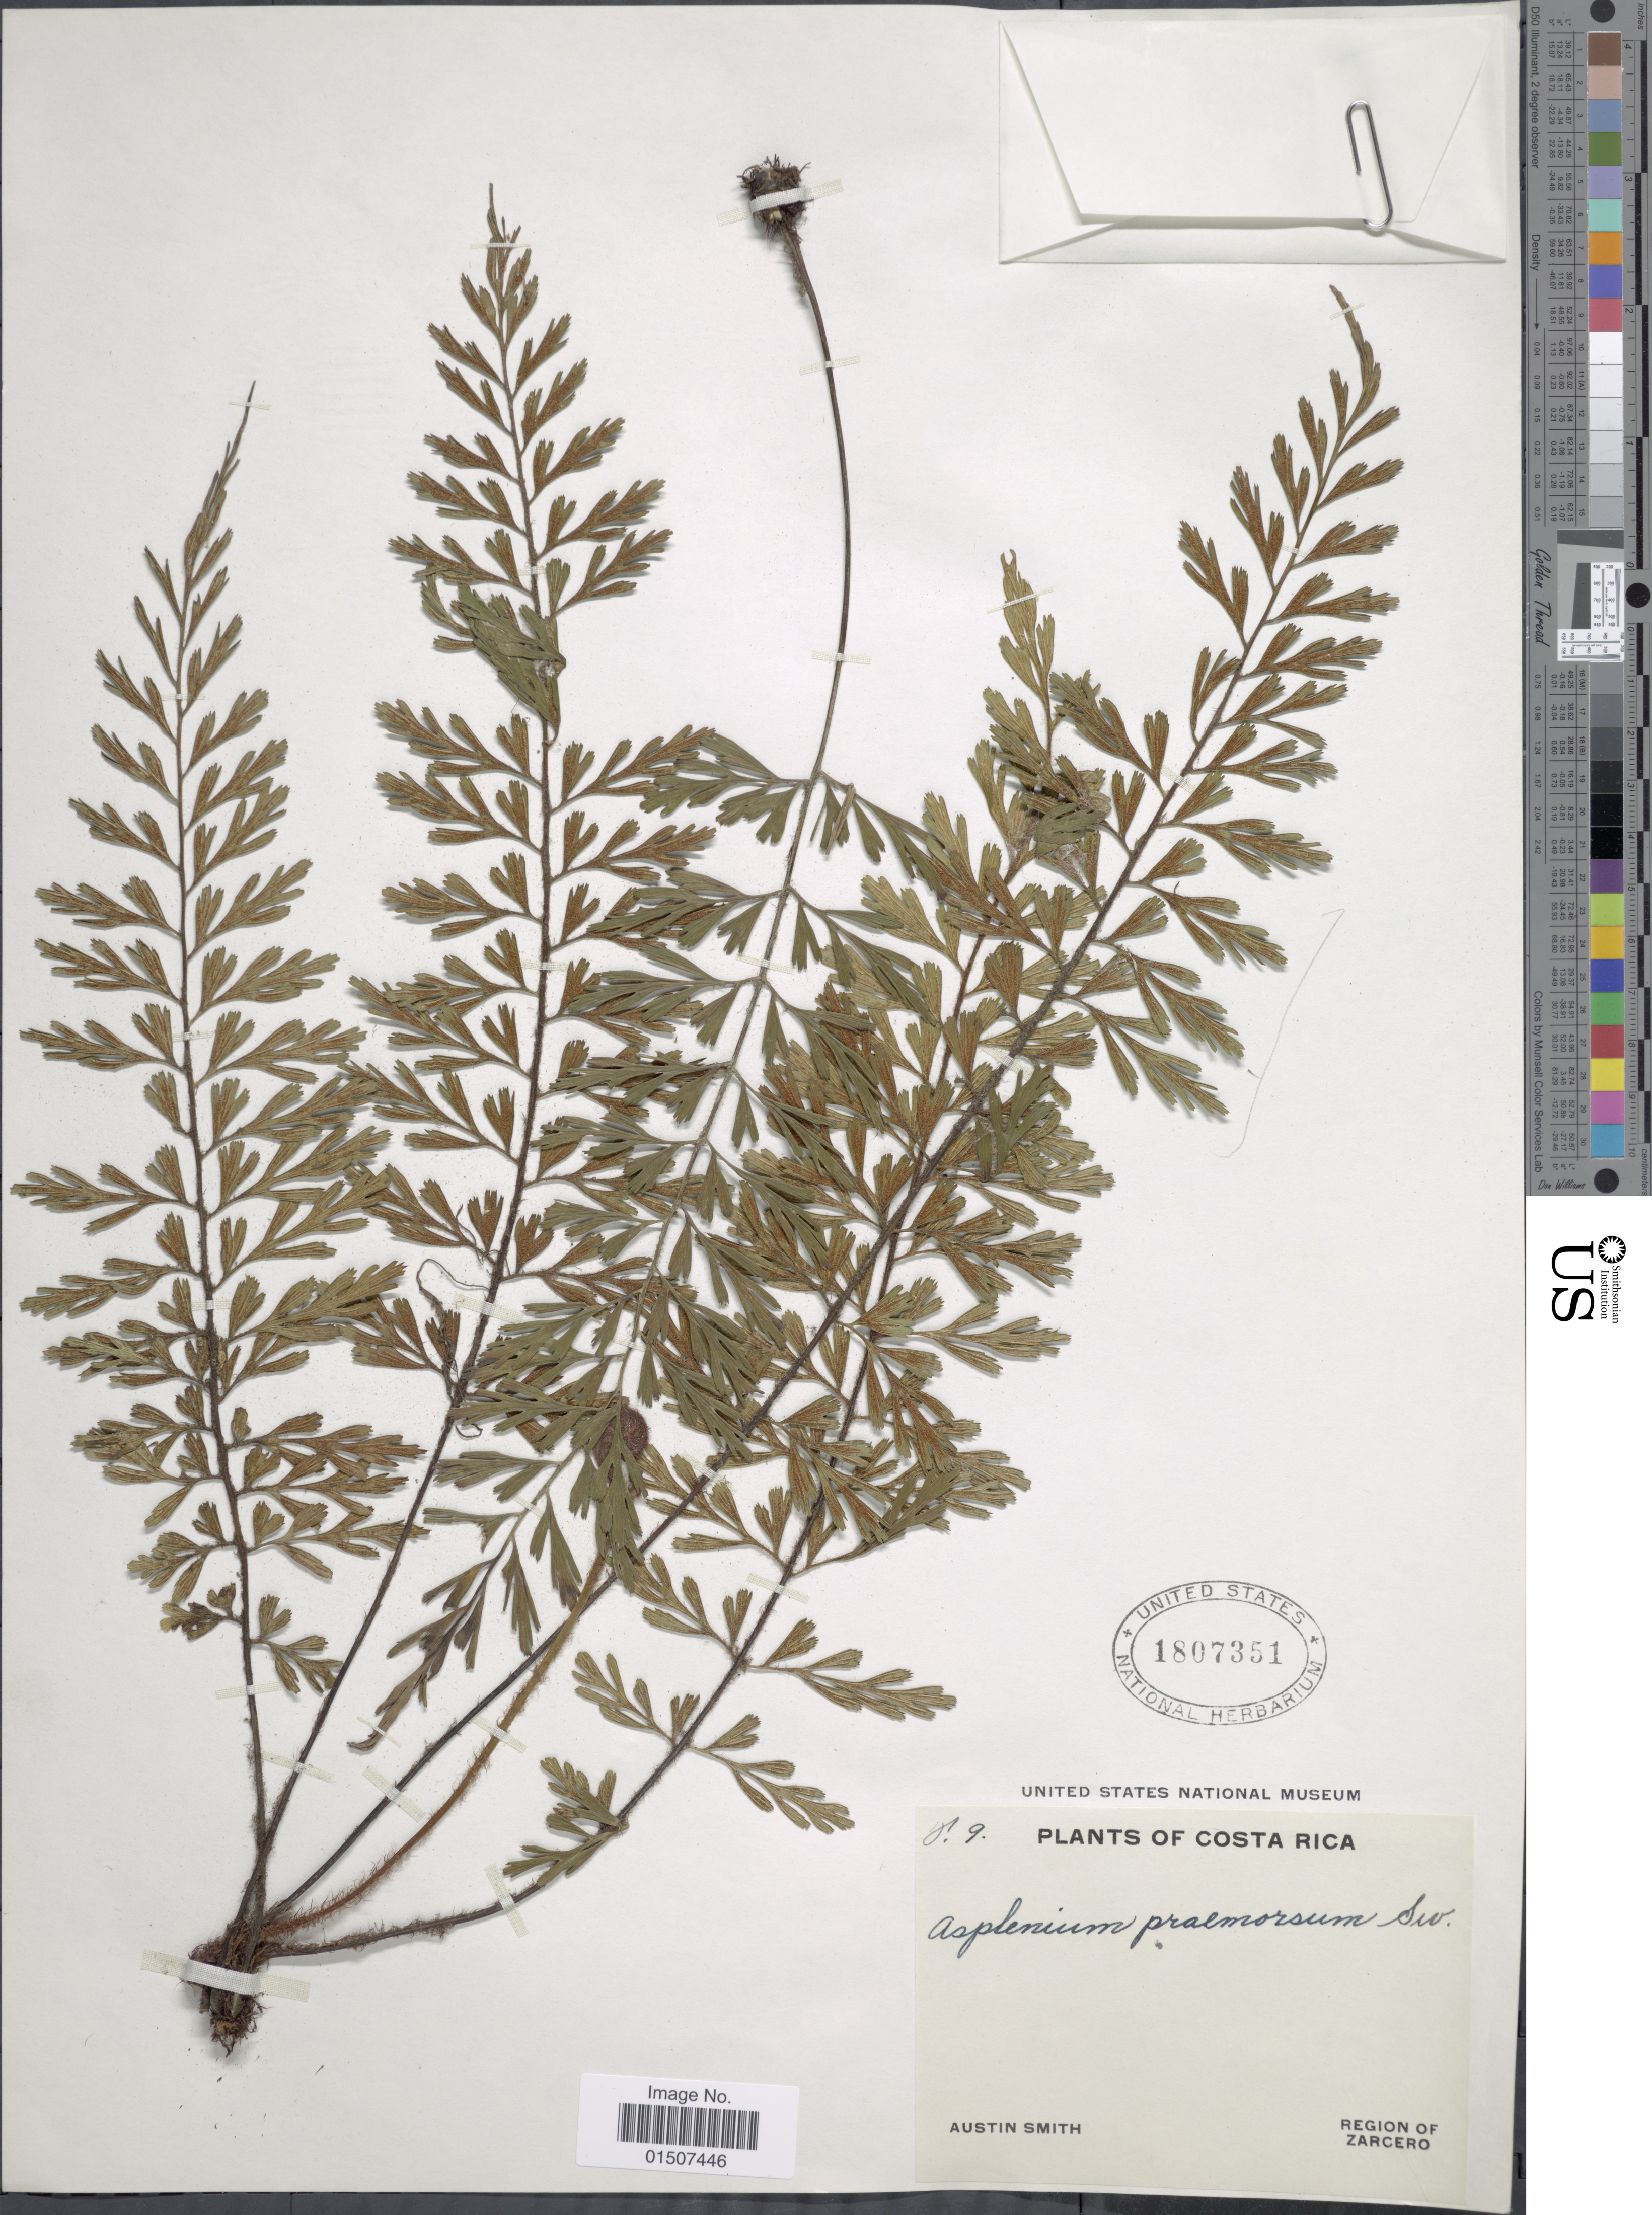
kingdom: Plantae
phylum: Tracheophyta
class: Polypodiopsida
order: Polypodiales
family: Aspleniaceae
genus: Asplenium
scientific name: Asplenium praemorsum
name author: Sw.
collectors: Aust P. Smith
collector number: P-9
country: Costa Rica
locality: Region of Zarcero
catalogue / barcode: US 1807351